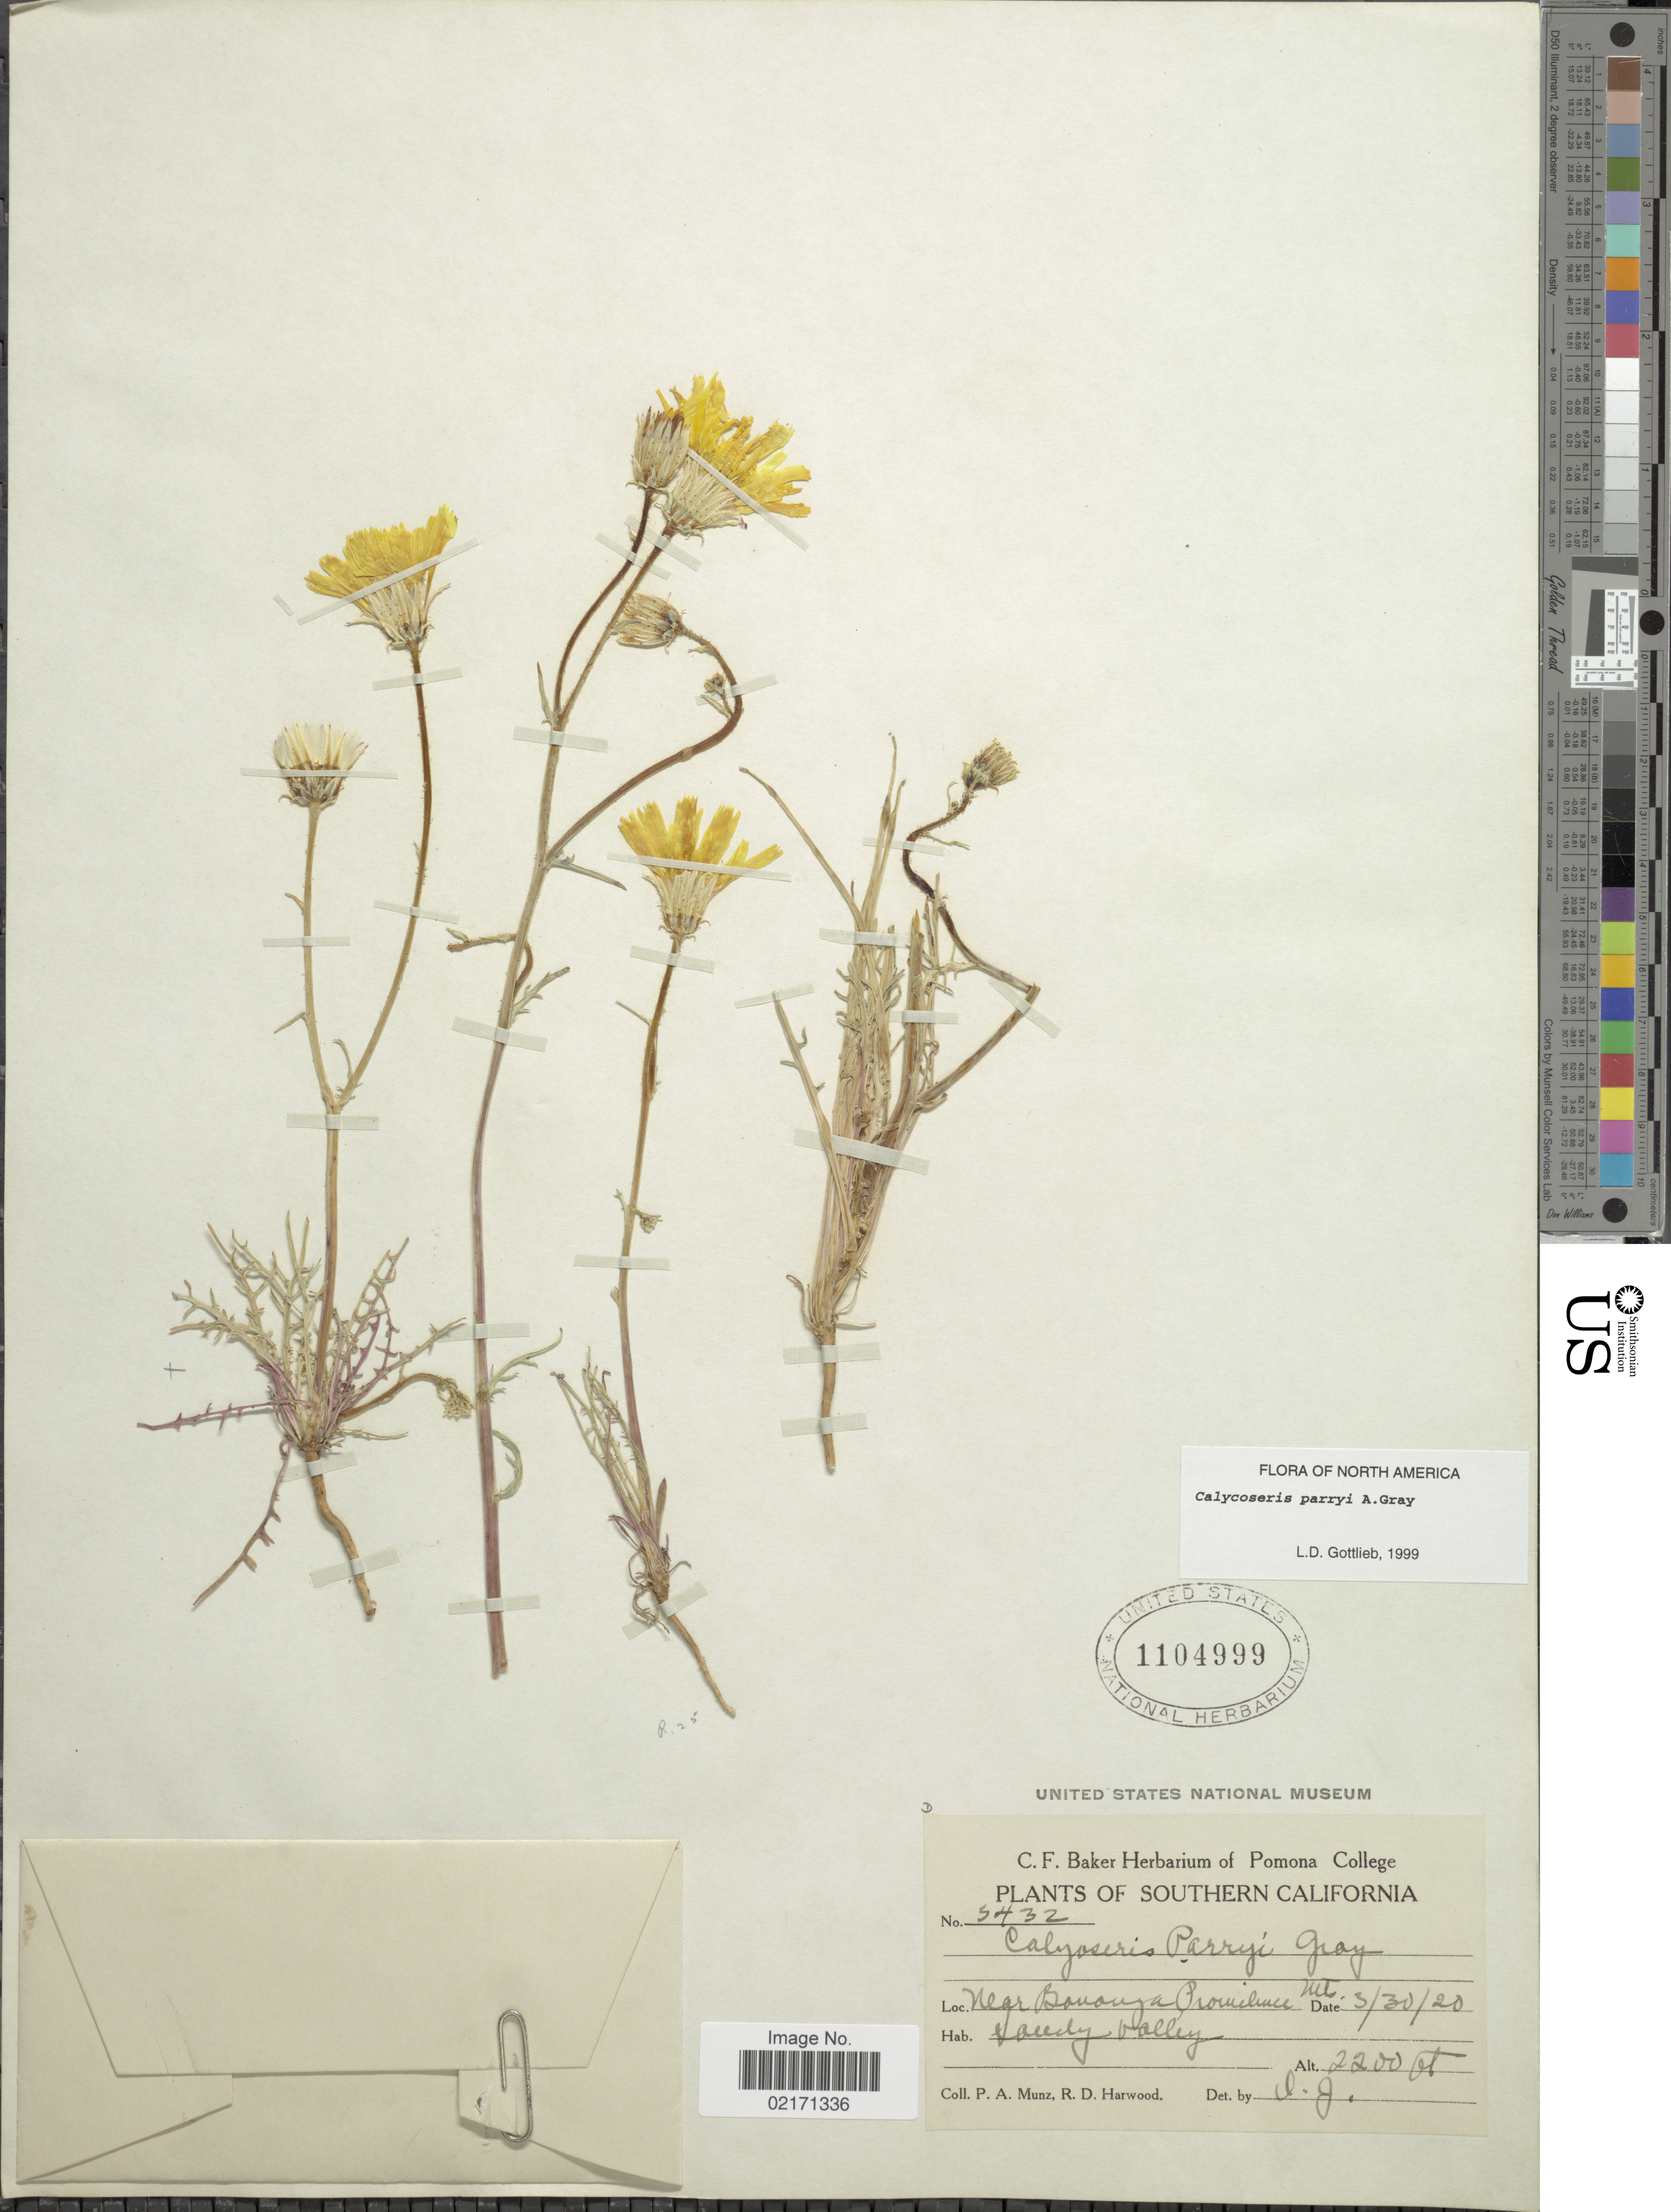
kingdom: Plantae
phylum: Tracheophyta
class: Magnoliopsida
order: Asterales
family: Asteraceae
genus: Calycoseris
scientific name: Calycoseris parryi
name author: A. Gray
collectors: P. A. Munz & R. Harwood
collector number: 5432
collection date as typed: Transcribed d/m/y: 30/3/20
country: United States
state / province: California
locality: Sourthern California. Near Bonanza Providence Mt.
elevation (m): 671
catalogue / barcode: US 1104999